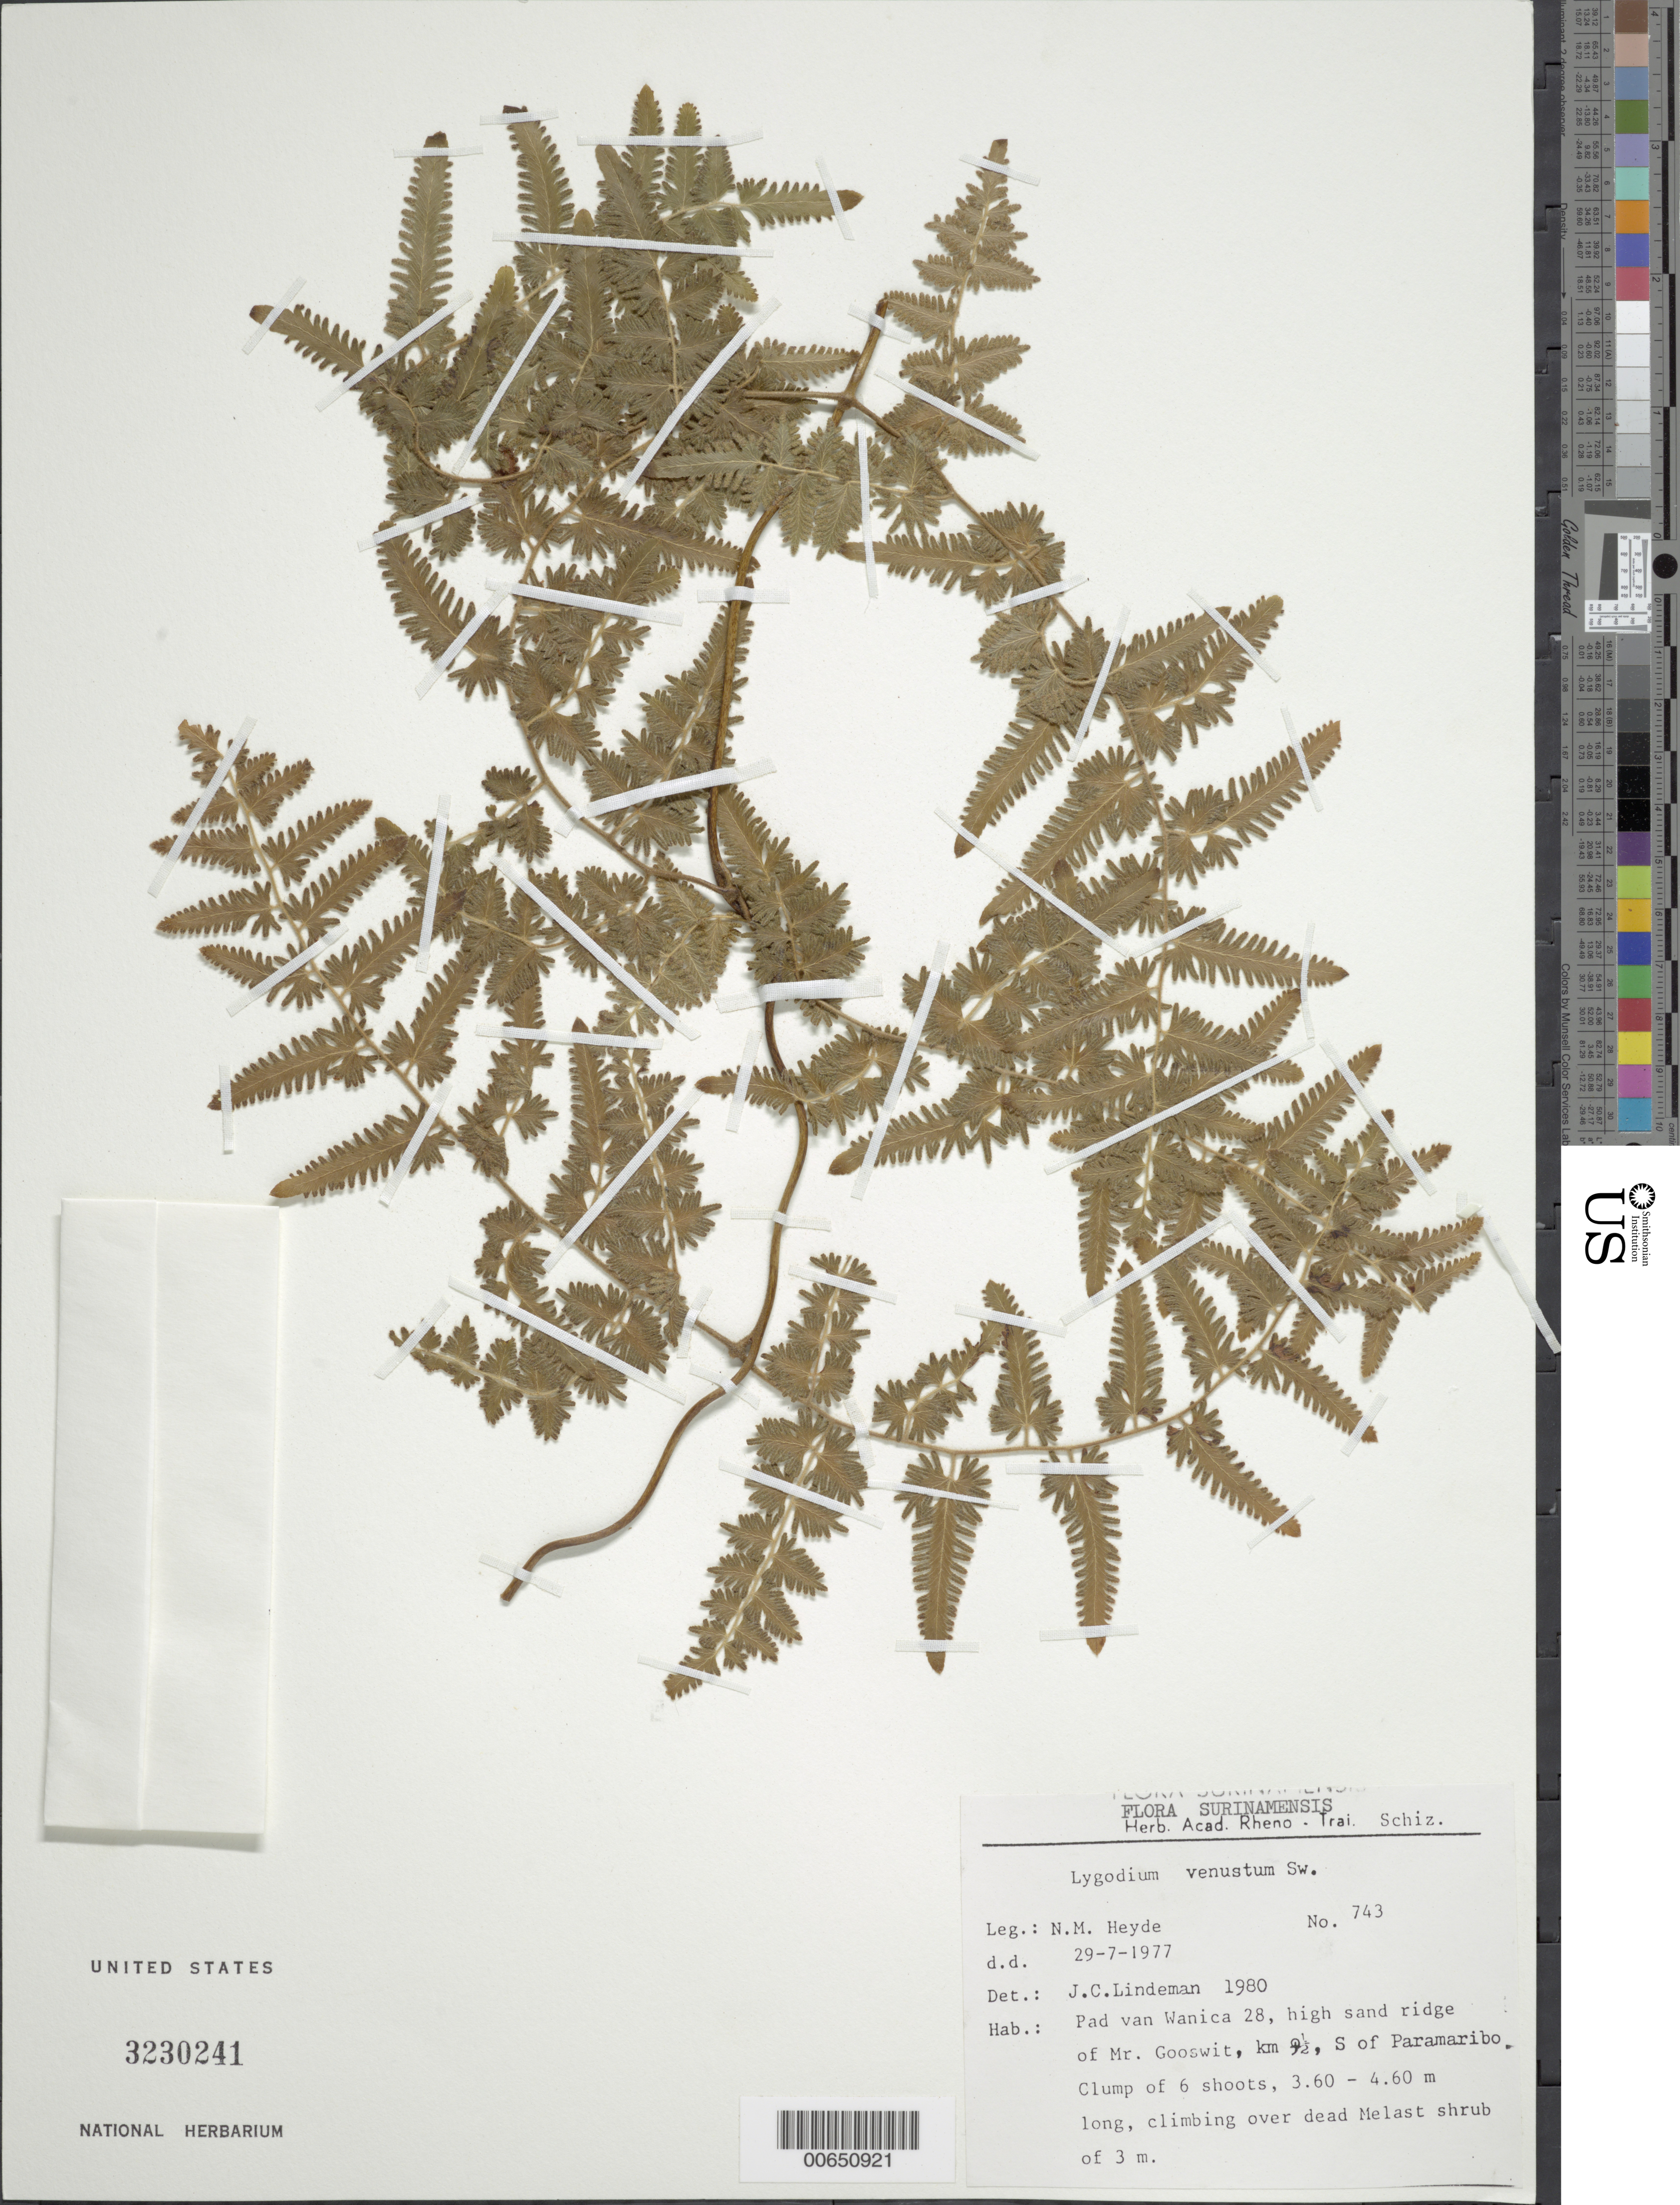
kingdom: Plantae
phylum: Tracheophyta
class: Polypodiopsida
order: Schizaeales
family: Lygodiaceae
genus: Lygodium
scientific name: Lygodium venustum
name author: Sw.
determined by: Lindeman, J. C.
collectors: N. M. Heyde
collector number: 743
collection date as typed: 29-Jul-77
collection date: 1977-07-29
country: Suriname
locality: Pad van Wanica 28, high sand ridge of Mr. Gooswit, 9 1/2 km S of Paramaribo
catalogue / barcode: US 3230241